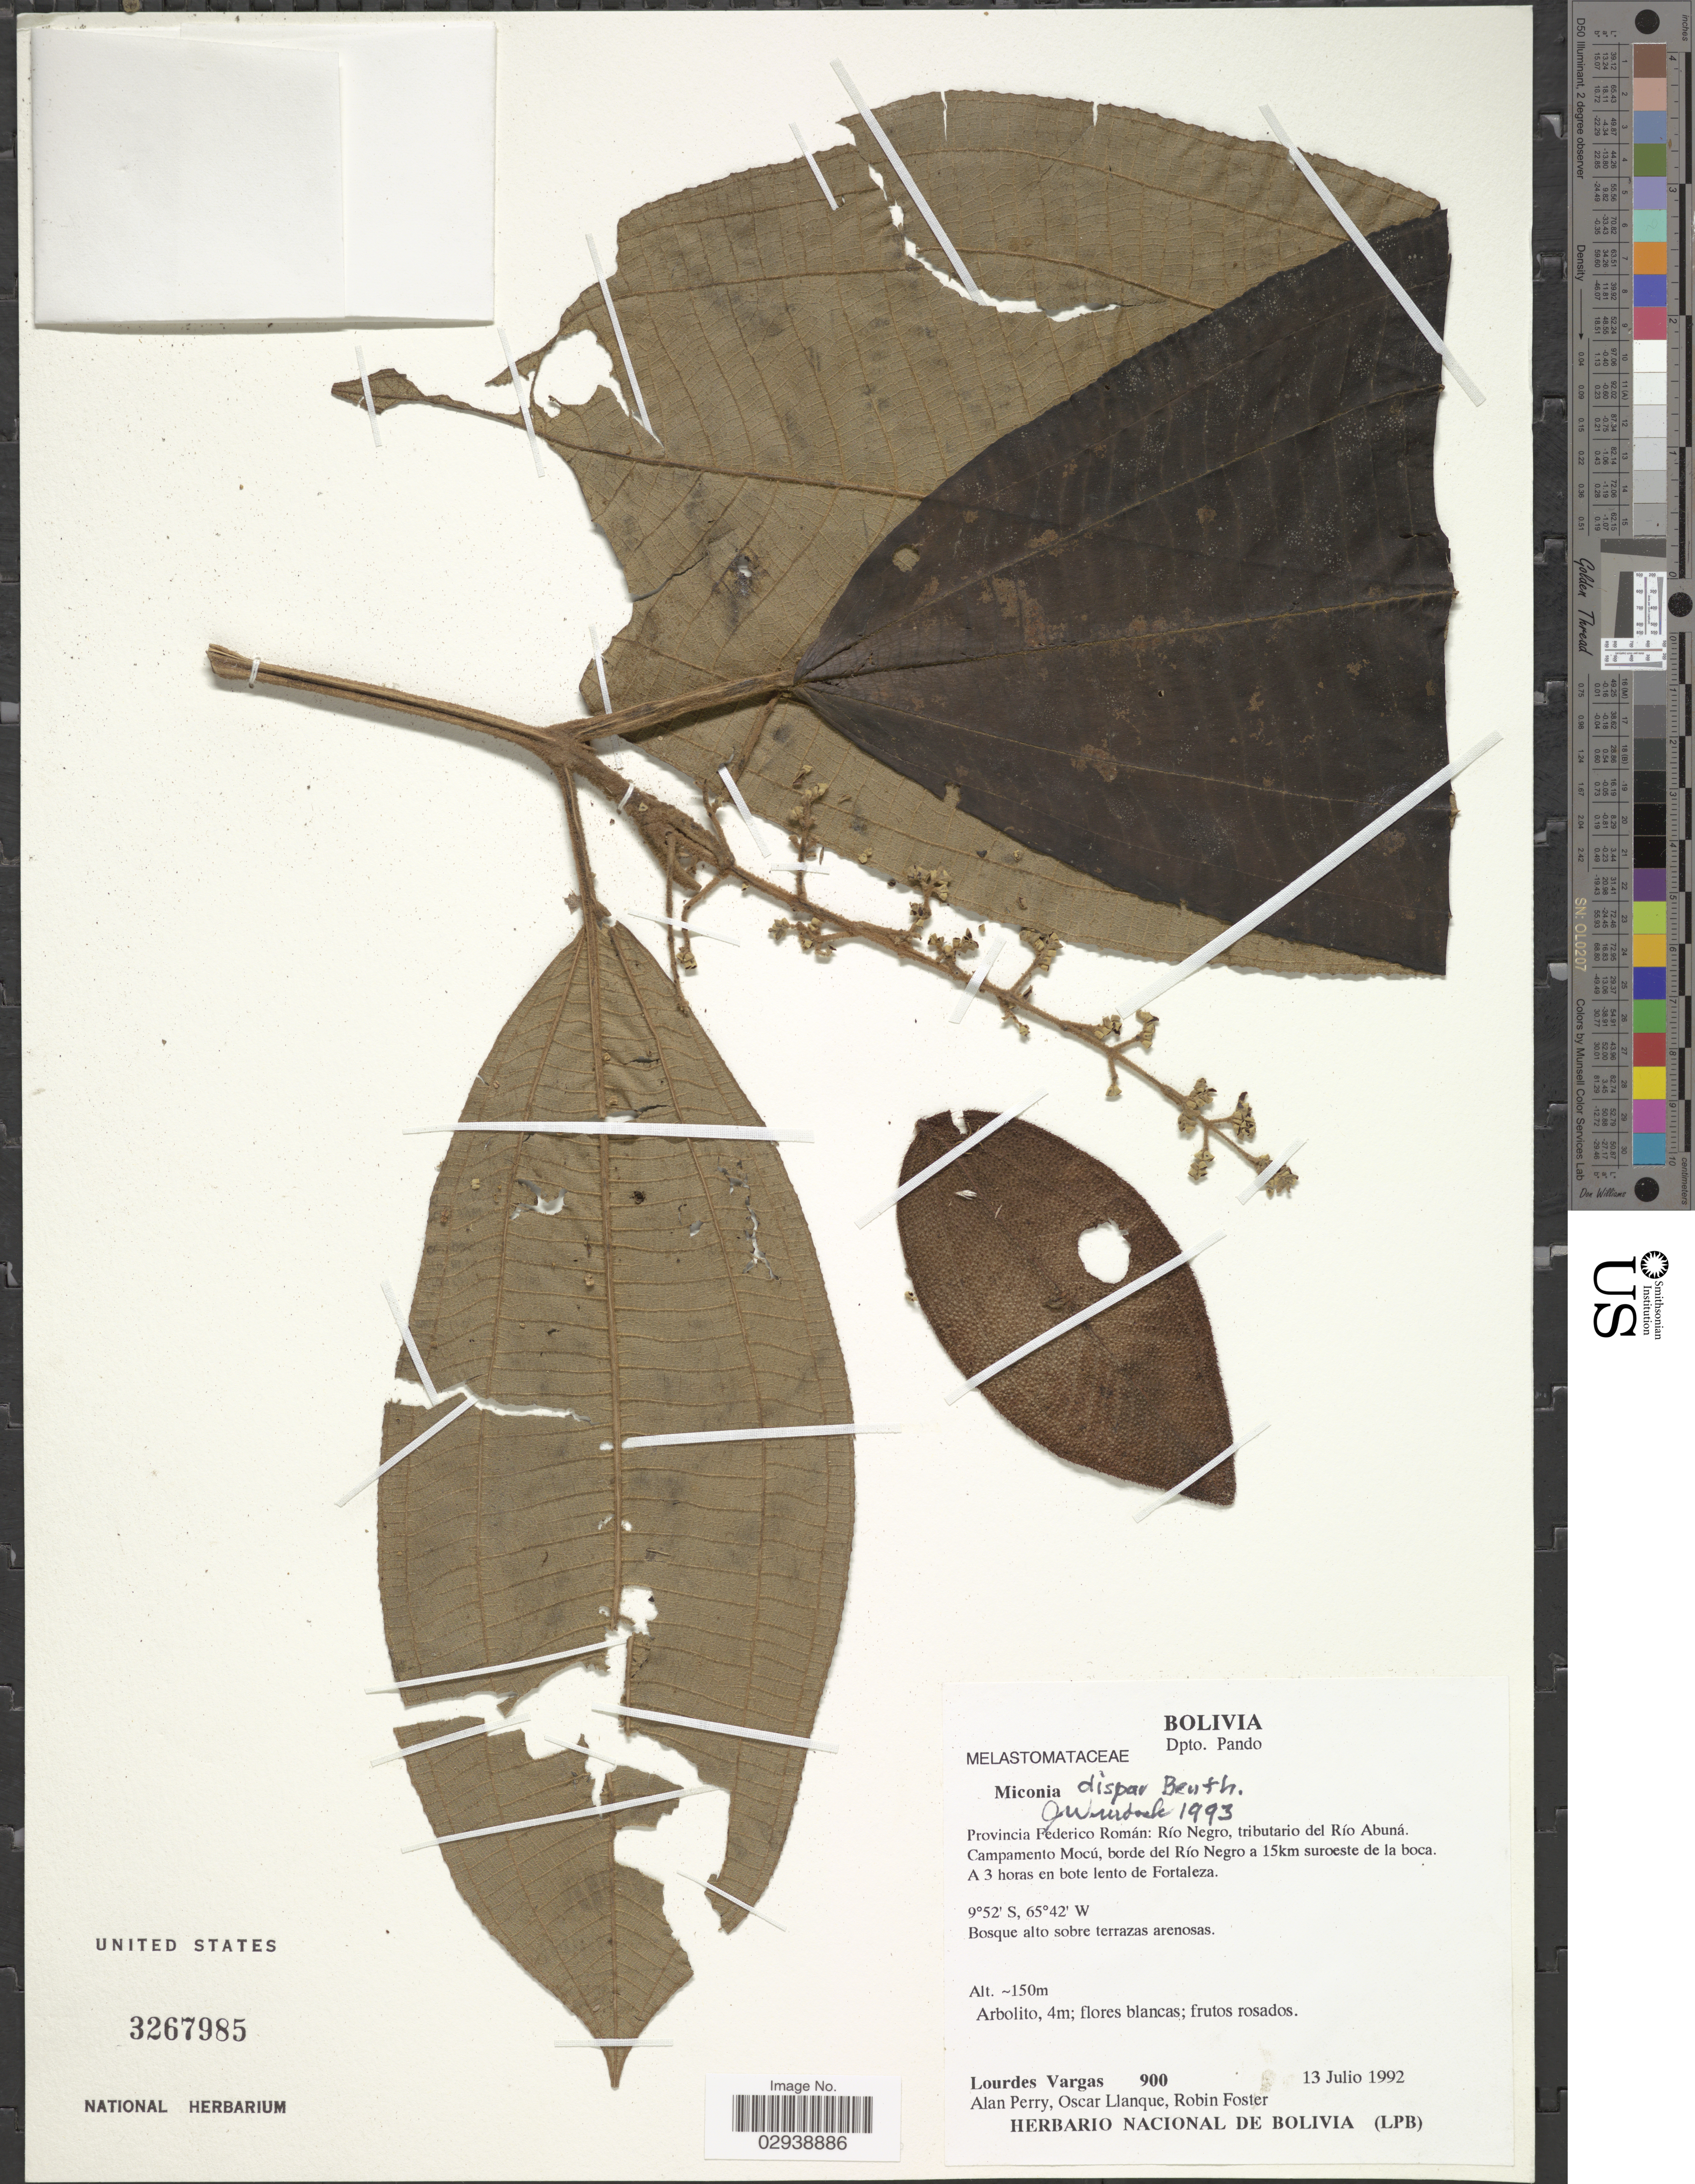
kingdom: Plantae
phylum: Tracheophyta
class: Magnoliopsida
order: Myrtales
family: Melastomataceae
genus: Miconia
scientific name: Miconia dispar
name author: Benth.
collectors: L. Vargas, A. Perry, O. Llanque & R. B. Foster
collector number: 900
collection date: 1992-07-13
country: Bolivia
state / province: Pando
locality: Dpto. Pando, Porvincia Federico Román: Río Negro, tributario del Río Abuná. Campamento Mocú, borde del Río Negro a 15km suroeste de la boca, A 3 horas en bote lento de Fortaleza.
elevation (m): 150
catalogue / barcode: US 3267985